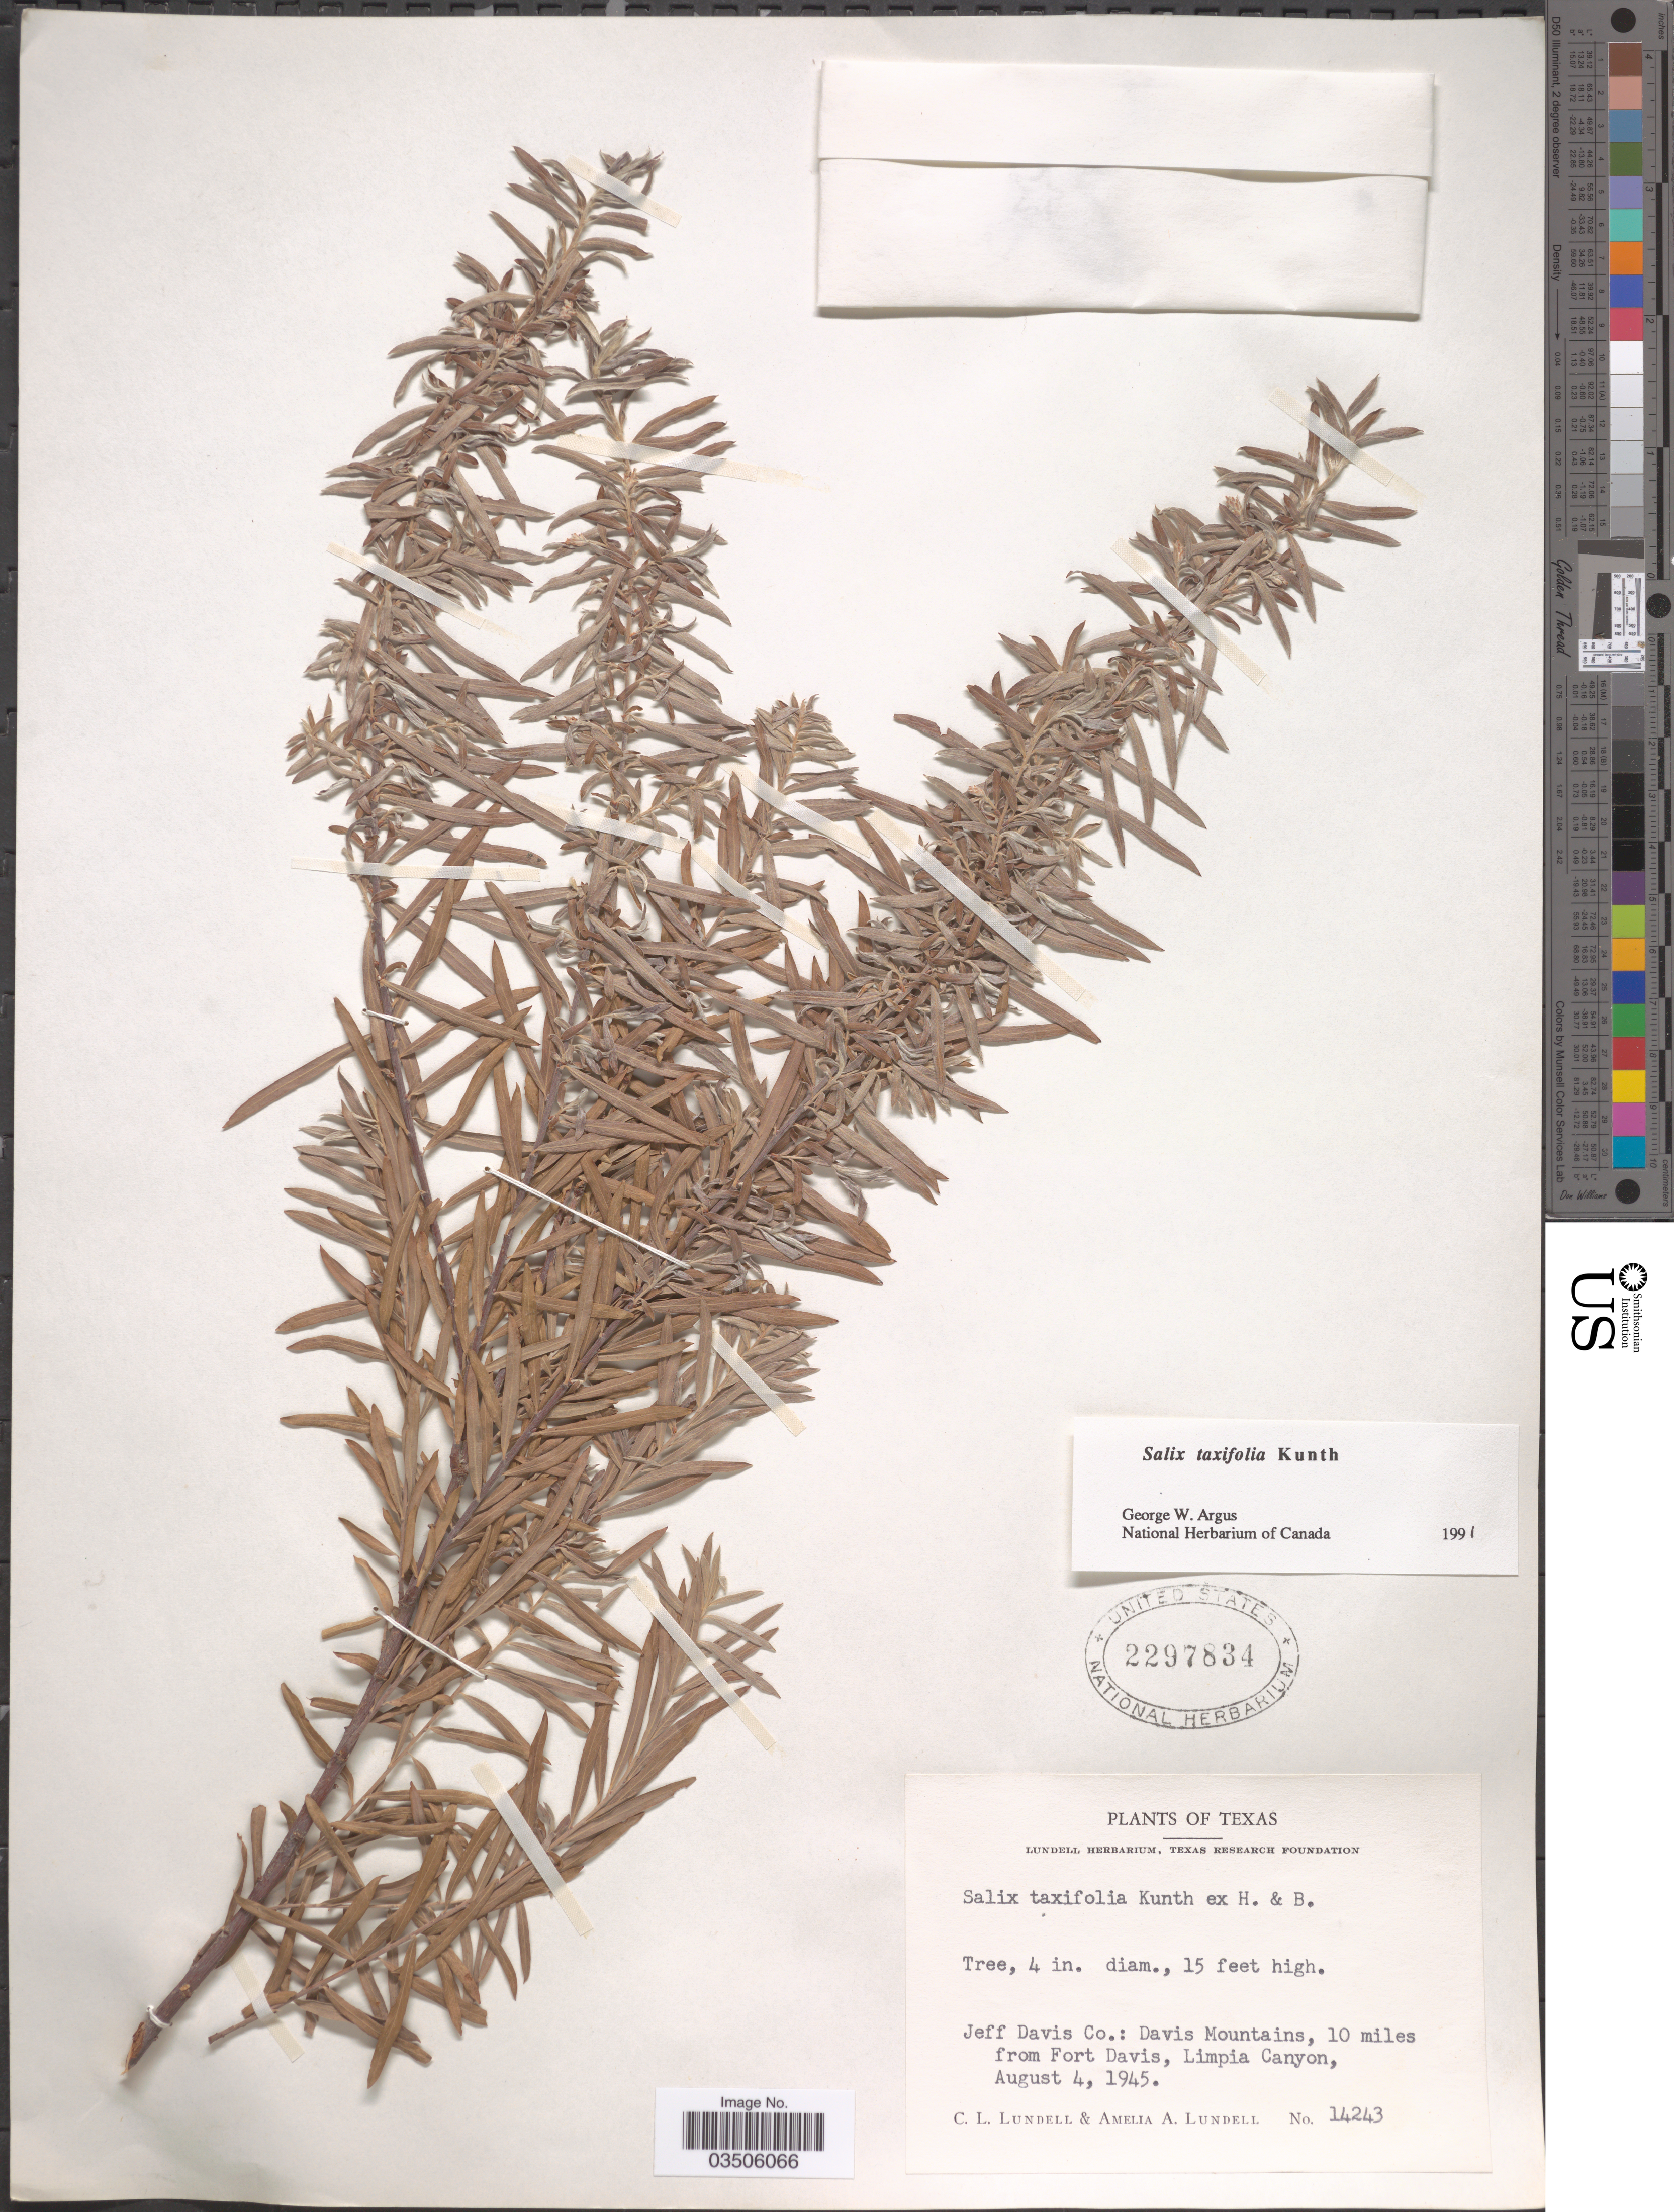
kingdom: Plantae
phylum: Tracheophyta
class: Magnoliopsida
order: Malpighiales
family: Salicaceae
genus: Salix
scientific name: Salix taxifolia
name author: Kunth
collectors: C. L. Lundell & A. A. Lundell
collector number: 14243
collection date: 1945-08-04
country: United States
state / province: Texas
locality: Jeff Davis Co.: Davis Mountains, 10 miles from Fort Davis, Limpia Canyon.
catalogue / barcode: US 2297834